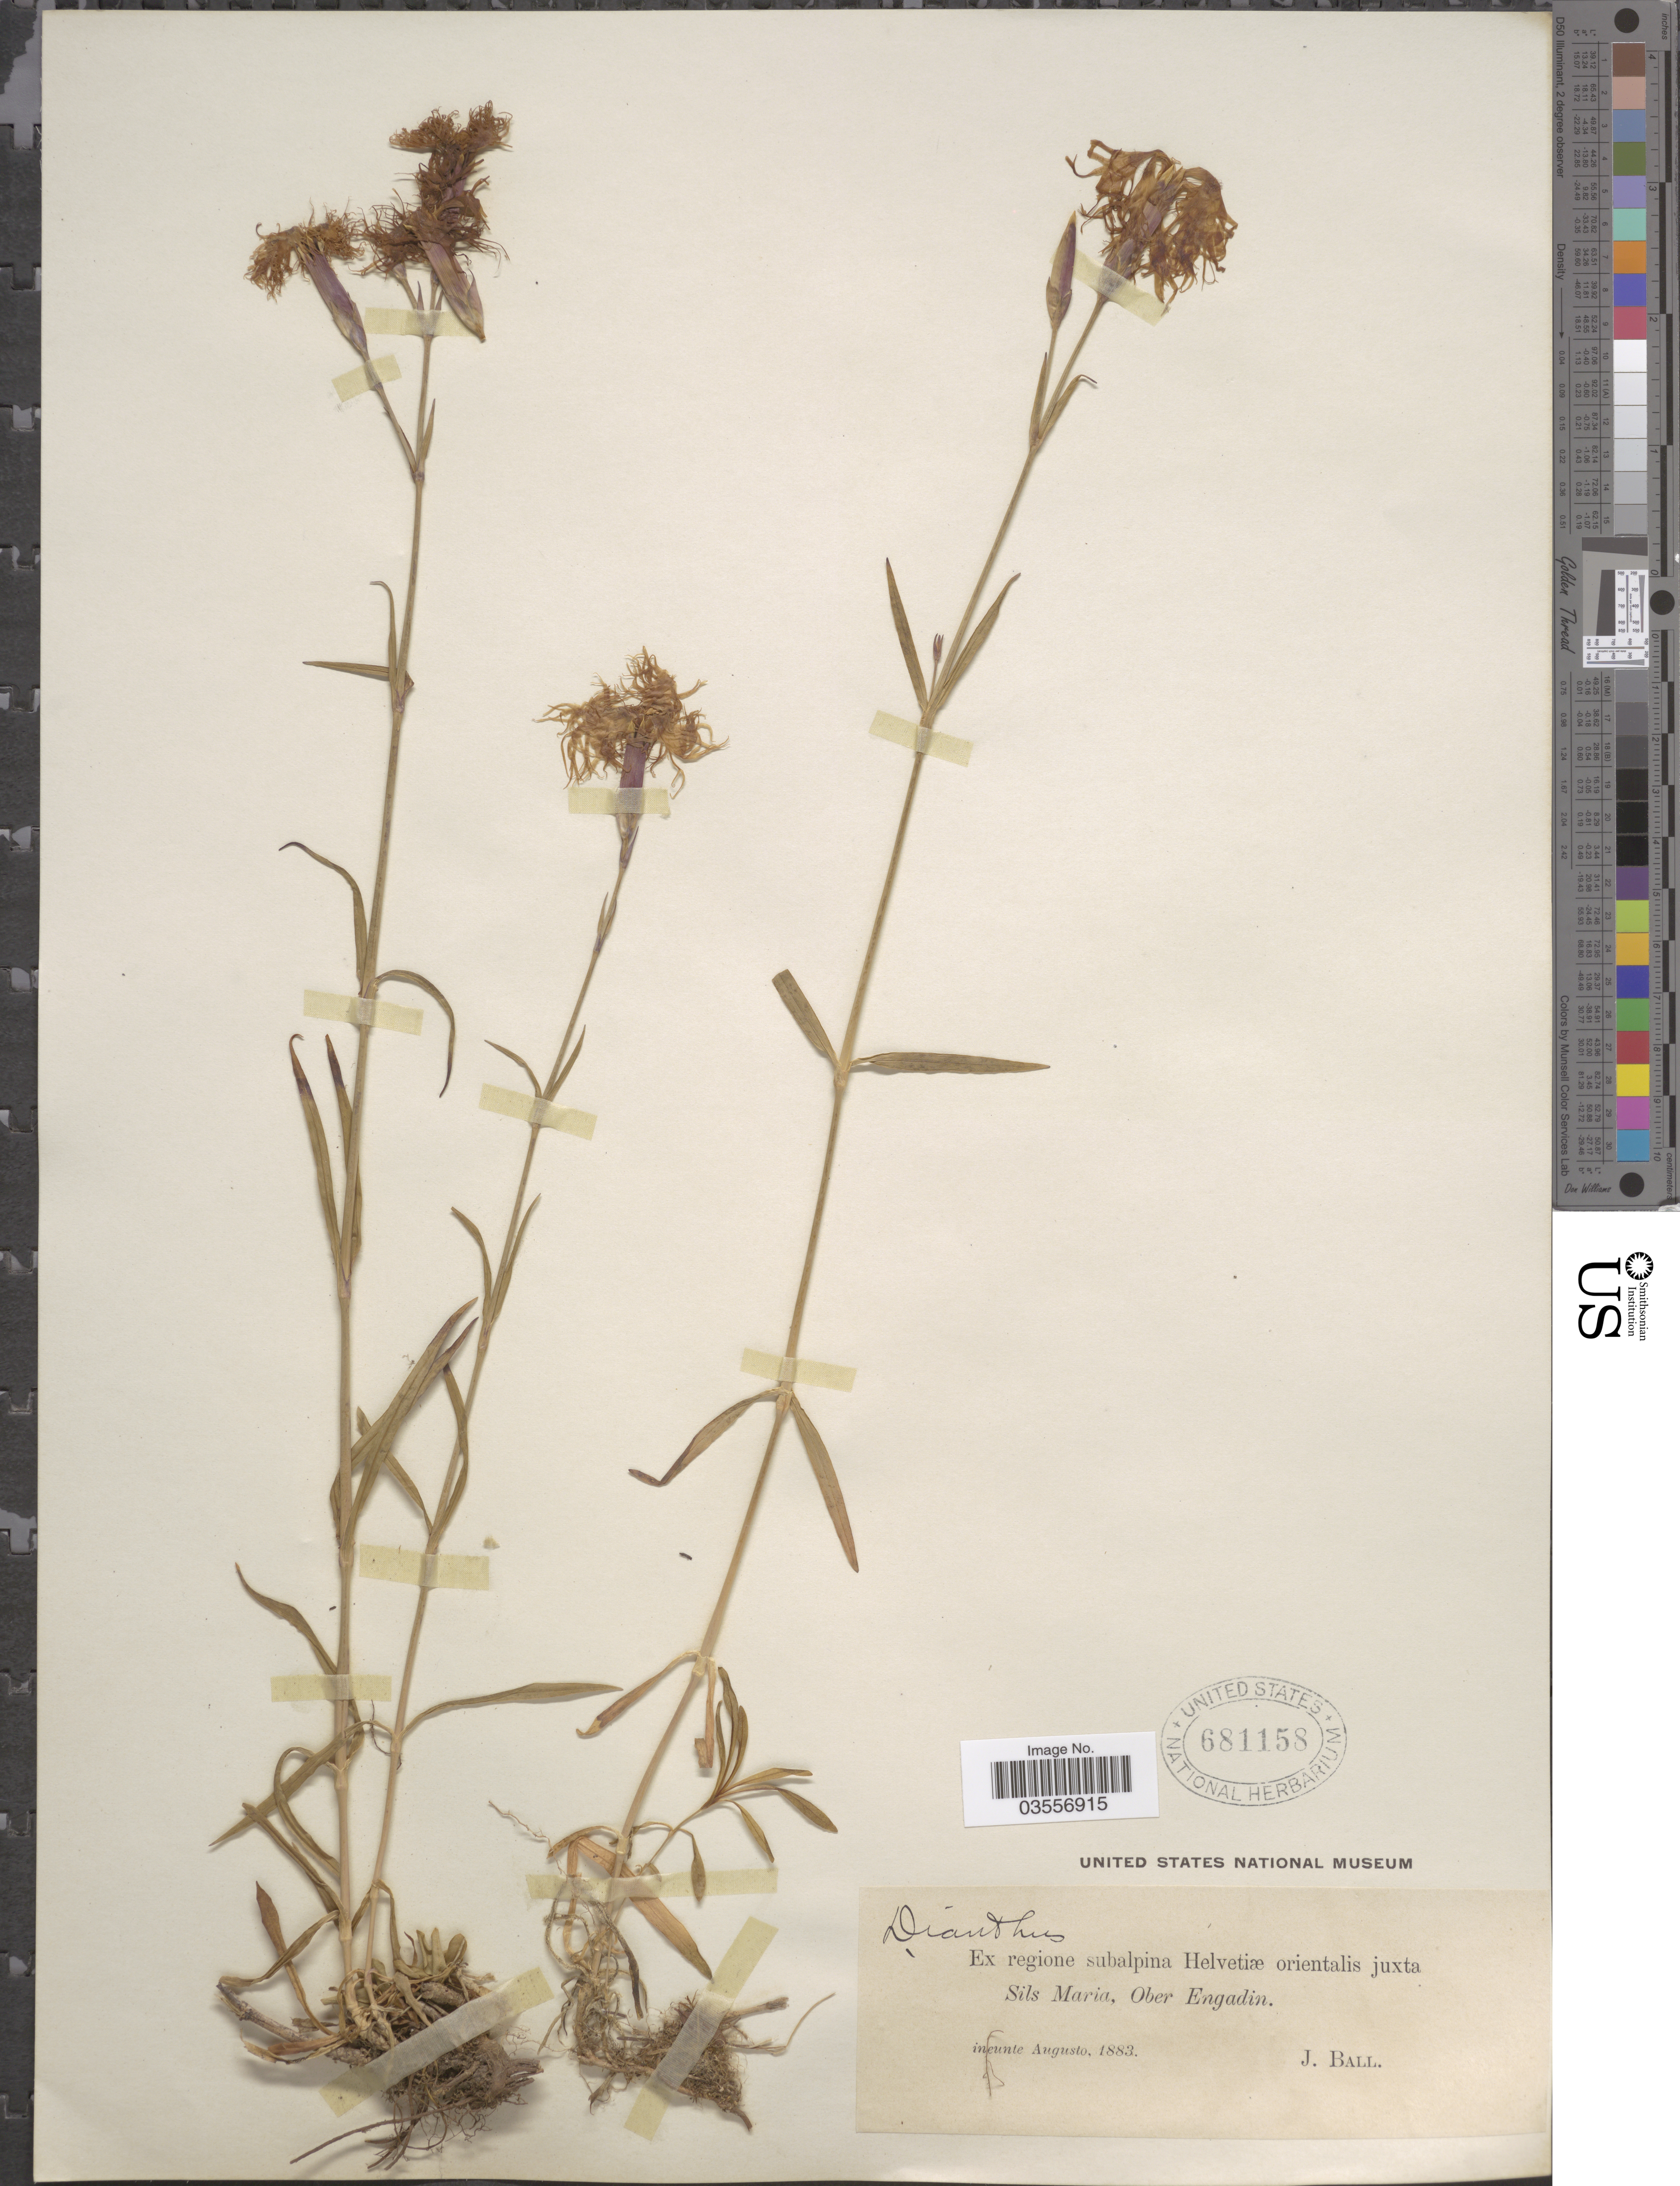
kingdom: Plantae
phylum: Tracheophyta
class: Magnoliopsida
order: Caryophyllales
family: Caryophyllaceae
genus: Dianthus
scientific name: Dianthus sp.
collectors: J. Ball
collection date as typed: ineunte Augusto, 1883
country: Switzerland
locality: Ex regione subalpina Helvetiæ orientalis juxta Sils Maria, Ober Engadin.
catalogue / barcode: US 681158